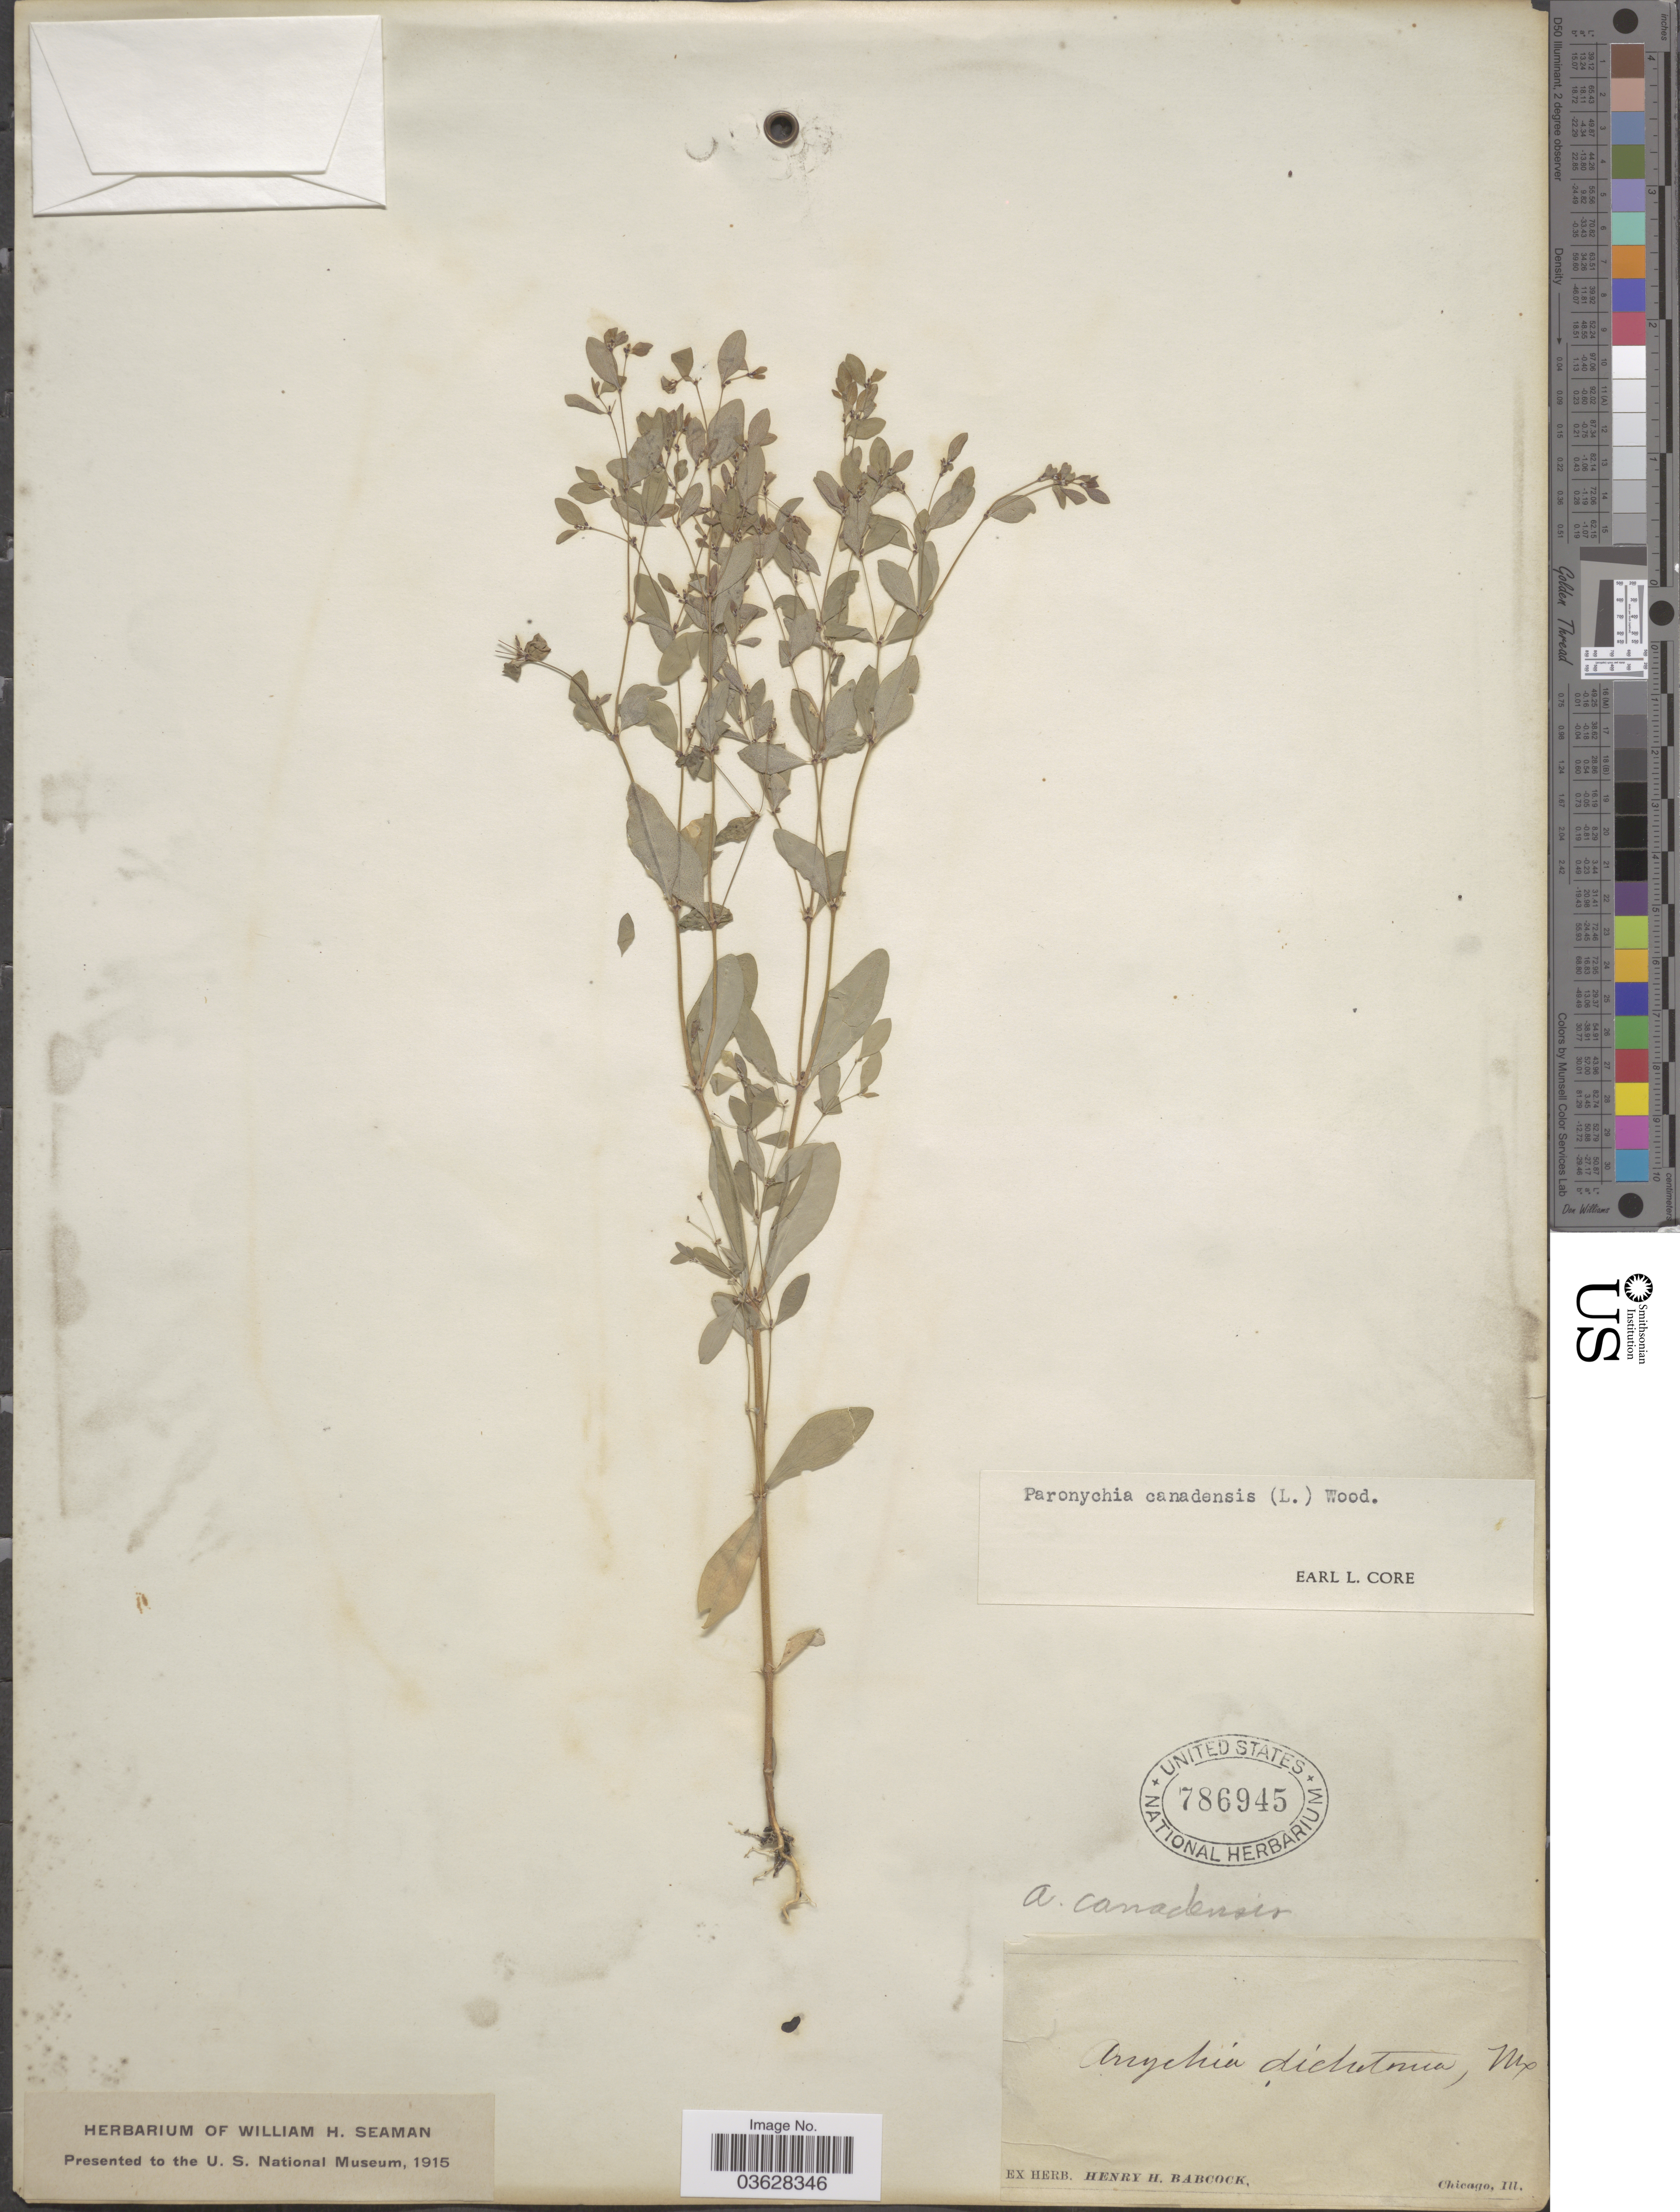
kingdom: Plantae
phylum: Tracheophyta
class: Magnoliopsida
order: Caryophyllales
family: Caryophyllaceae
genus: Paronychia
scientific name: Paronychia canadensis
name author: (L.) Alph. Wood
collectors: ex herb. Henry Homes Babcock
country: United States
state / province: Illinois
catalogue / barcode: US 786945